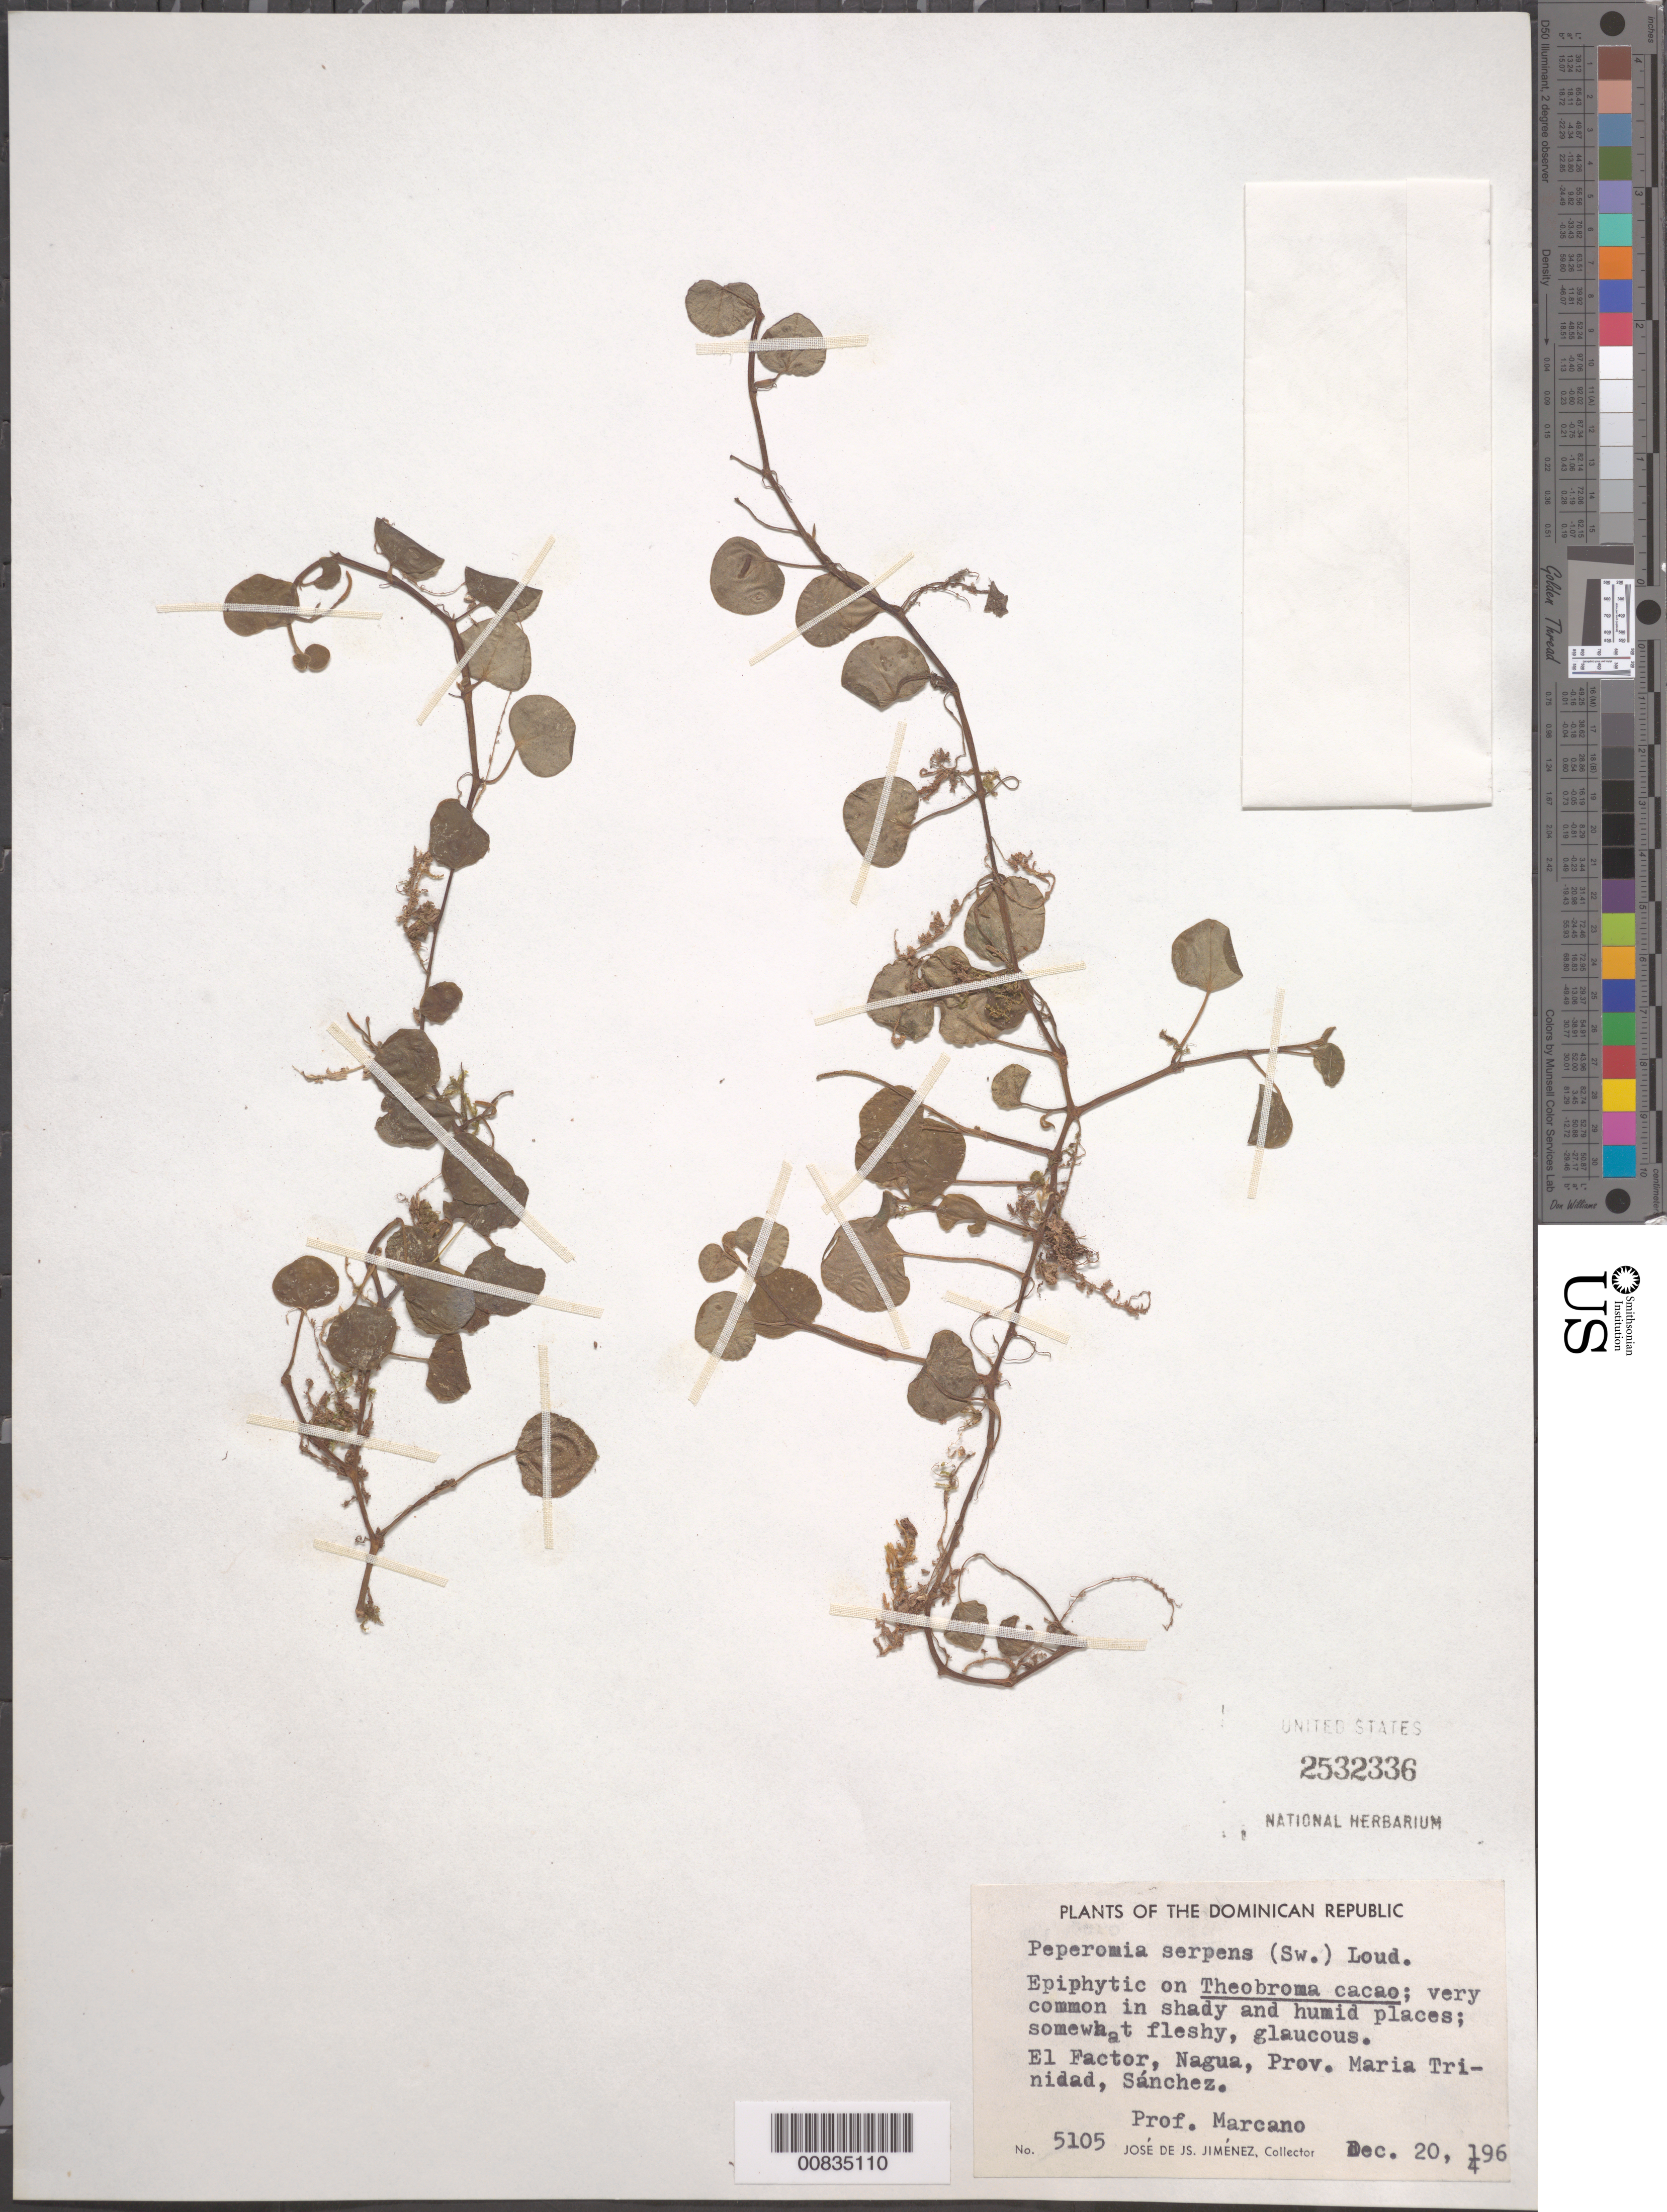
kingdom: Plantae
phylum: Tracheophyta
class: Magnoliopsida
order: Piperales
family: Piperaceae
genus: Peperomia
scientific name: Peperomia serpens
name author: (Sw.) Loudon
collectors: J. J. Jiménez & E. J. Marcano F.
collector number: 5105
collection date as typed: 20 Dec 1964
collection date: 1964-12-20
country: Dominican Republic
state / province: Maria Trinidad Sanchez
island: Hispaniola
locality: El Factor, Nagua.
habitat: On Theobroma cacao. Shady and humid places.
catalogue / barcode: US 2532336